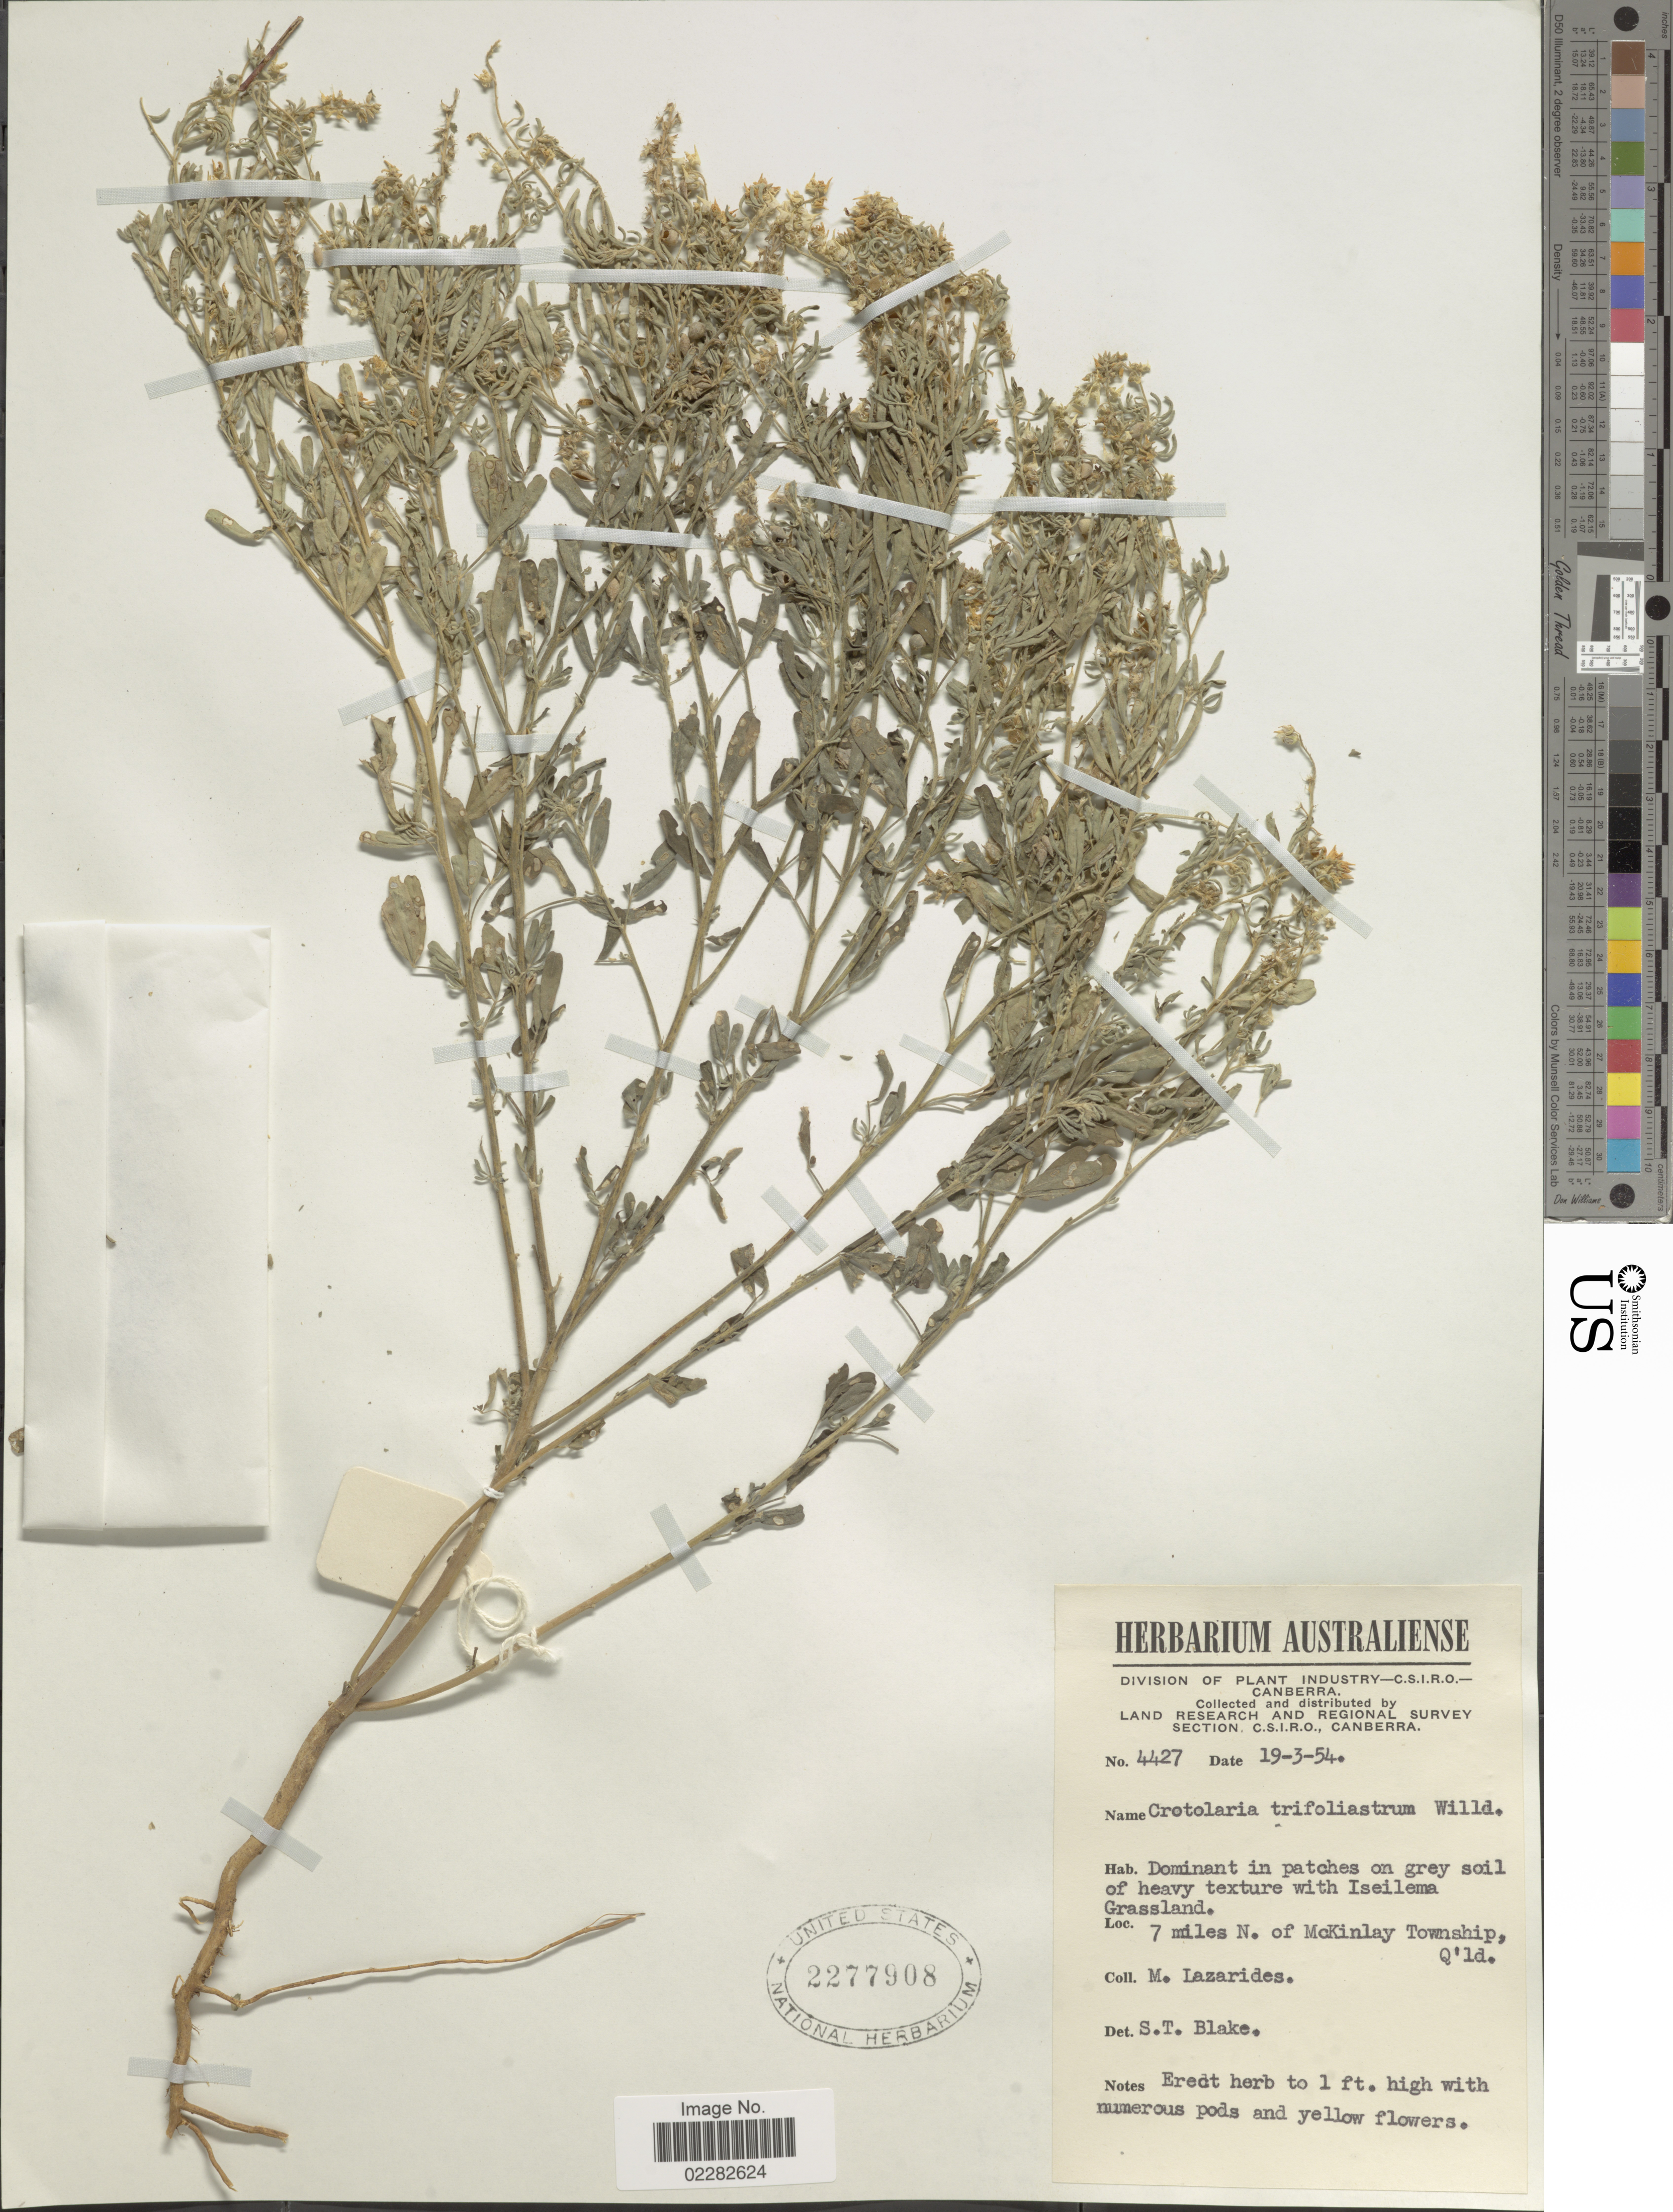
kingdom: Plantae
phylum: Tracheophyta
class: Magnoliopsida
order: Fabales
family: Fabaceae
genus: Crotalaria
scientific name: Crotalaria trifoliastrum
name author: Willd.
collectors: M. Lazarides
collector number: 4427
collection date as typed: Transcribed d/m/y: 19/3/54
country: Australia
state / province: Queensland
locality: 7 miles N. of McKinlay Township.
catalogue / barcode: US 2277908